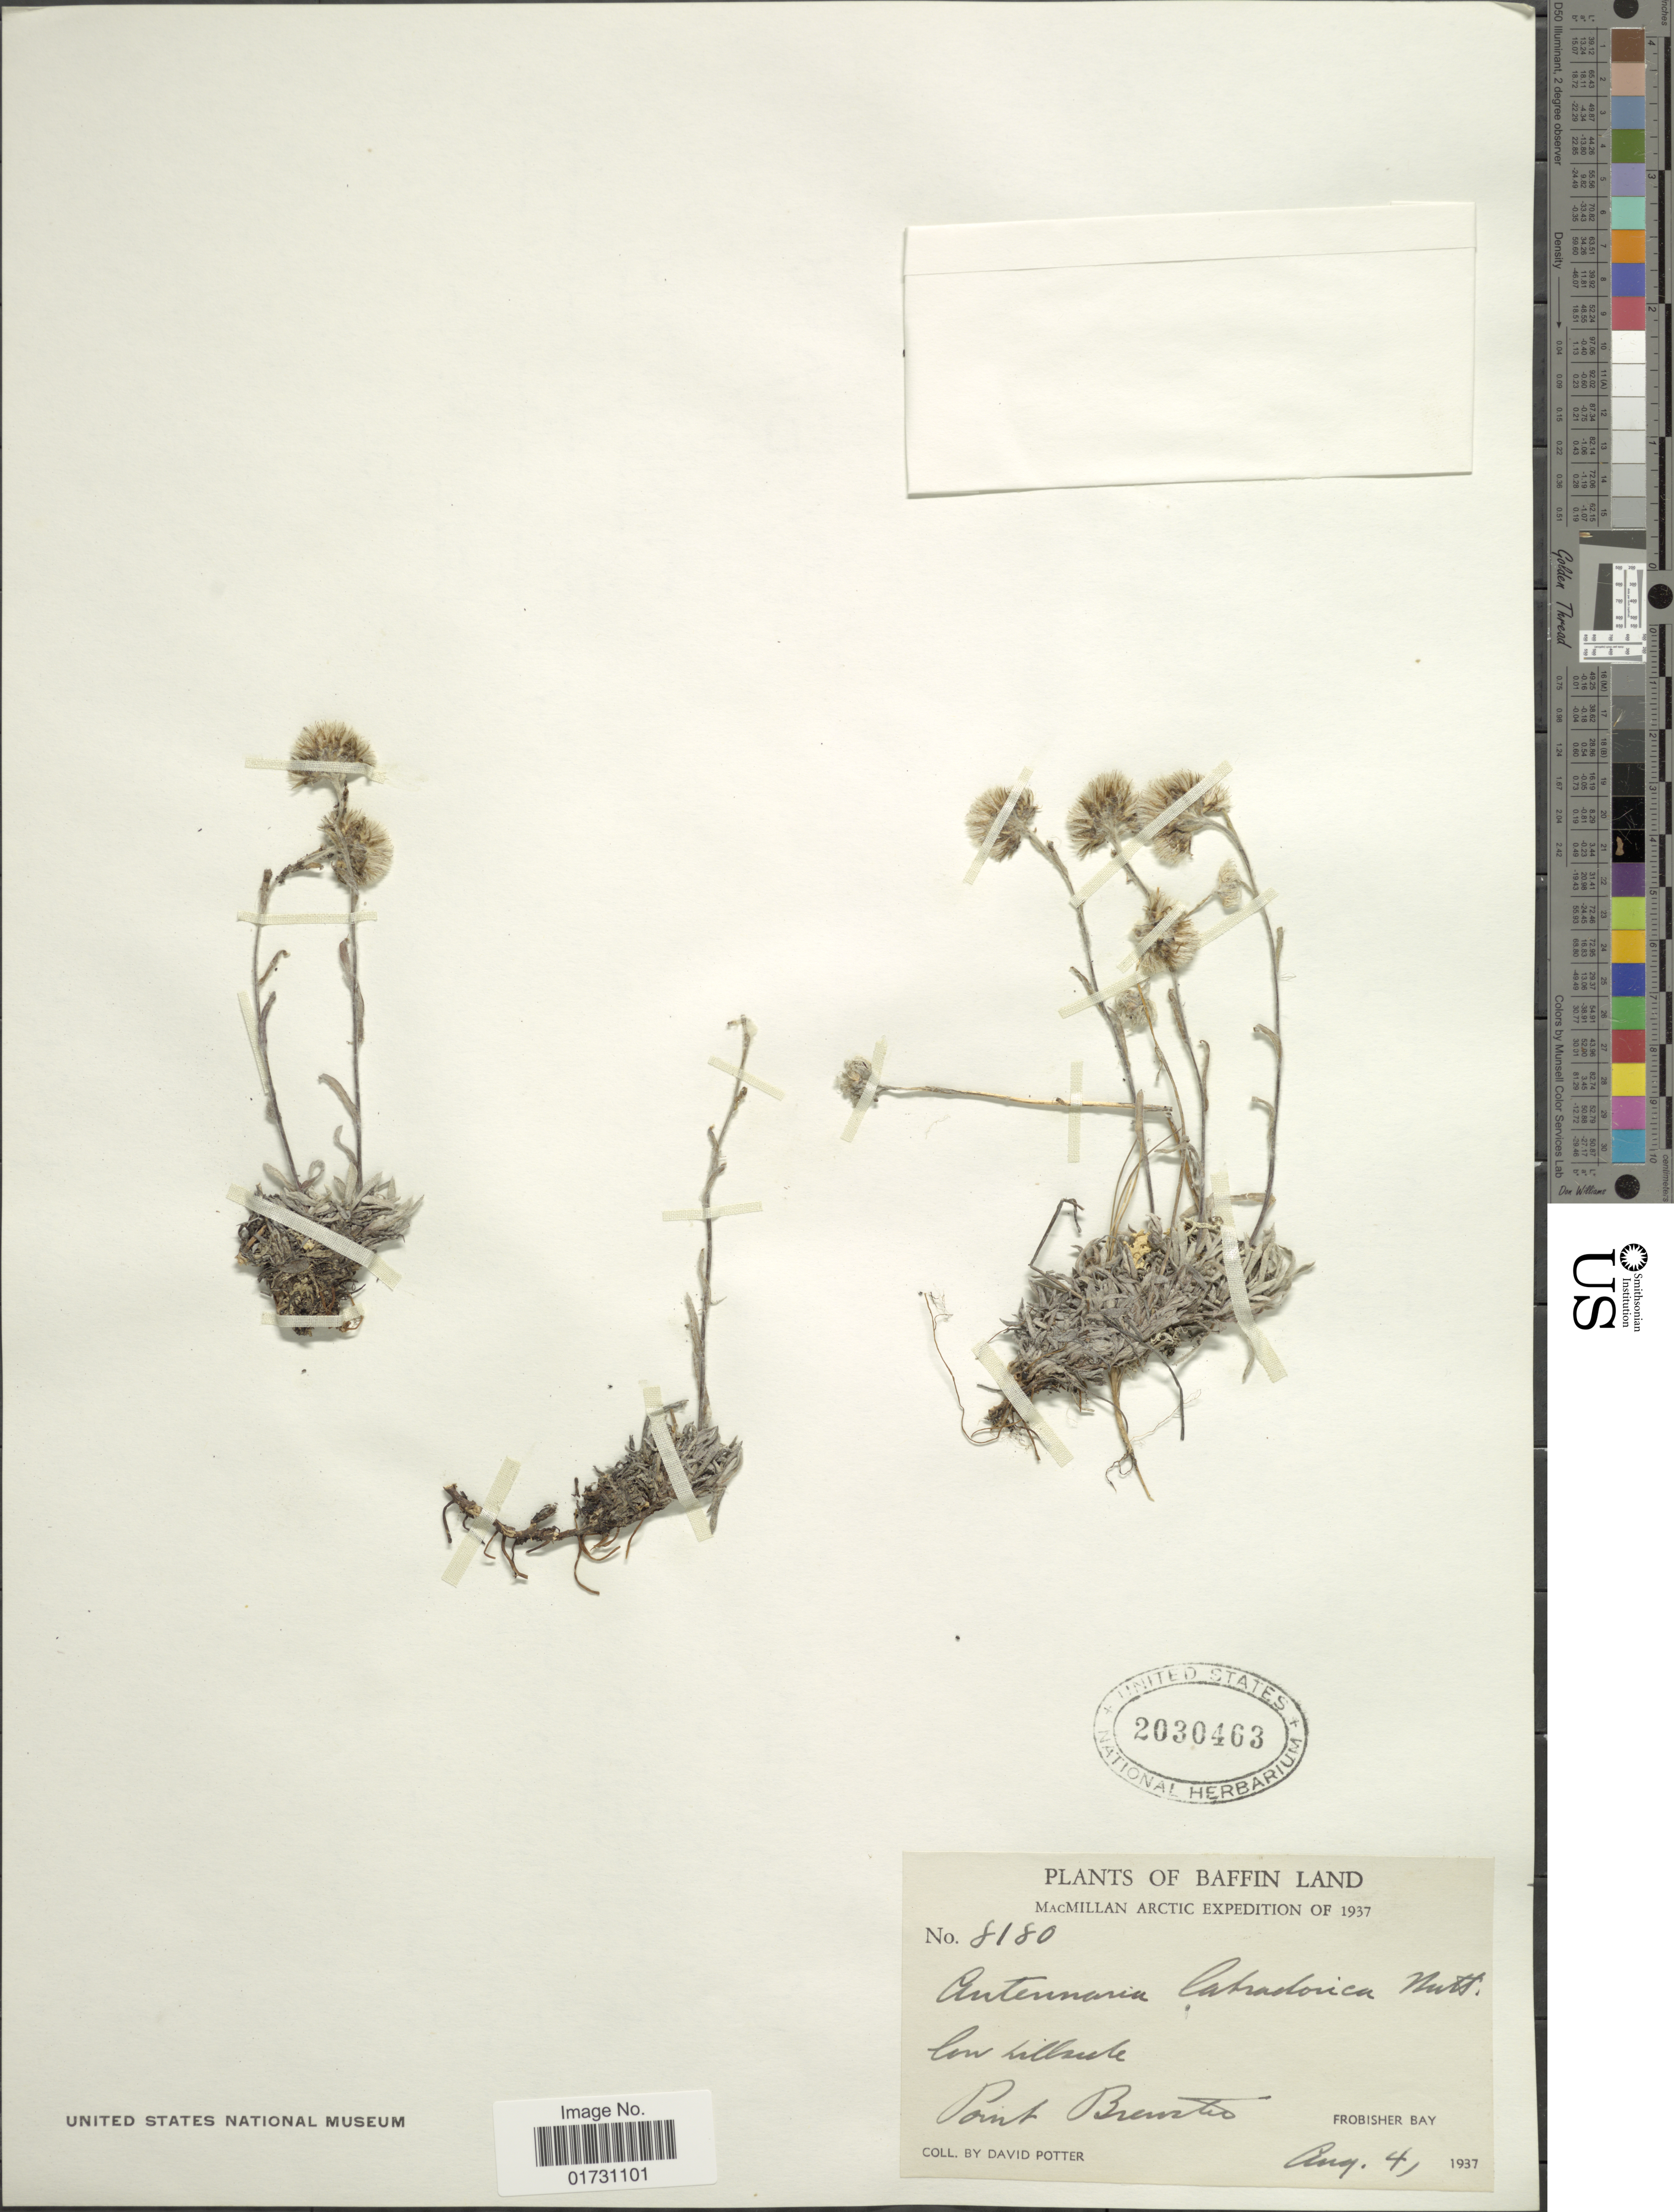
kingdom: Plantae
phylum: Tracheophyta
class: Magnoliopsida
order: Asterales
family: Asteraceae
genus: Antennaria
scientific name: Antennaria labradorica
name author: Nutt.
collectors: D. Potter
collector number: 8180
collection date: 1937-08-04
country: Canada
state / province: Nunavut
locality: Baffin Land, Point Buesteo, Frobisher Bay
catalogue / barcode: US 2030463